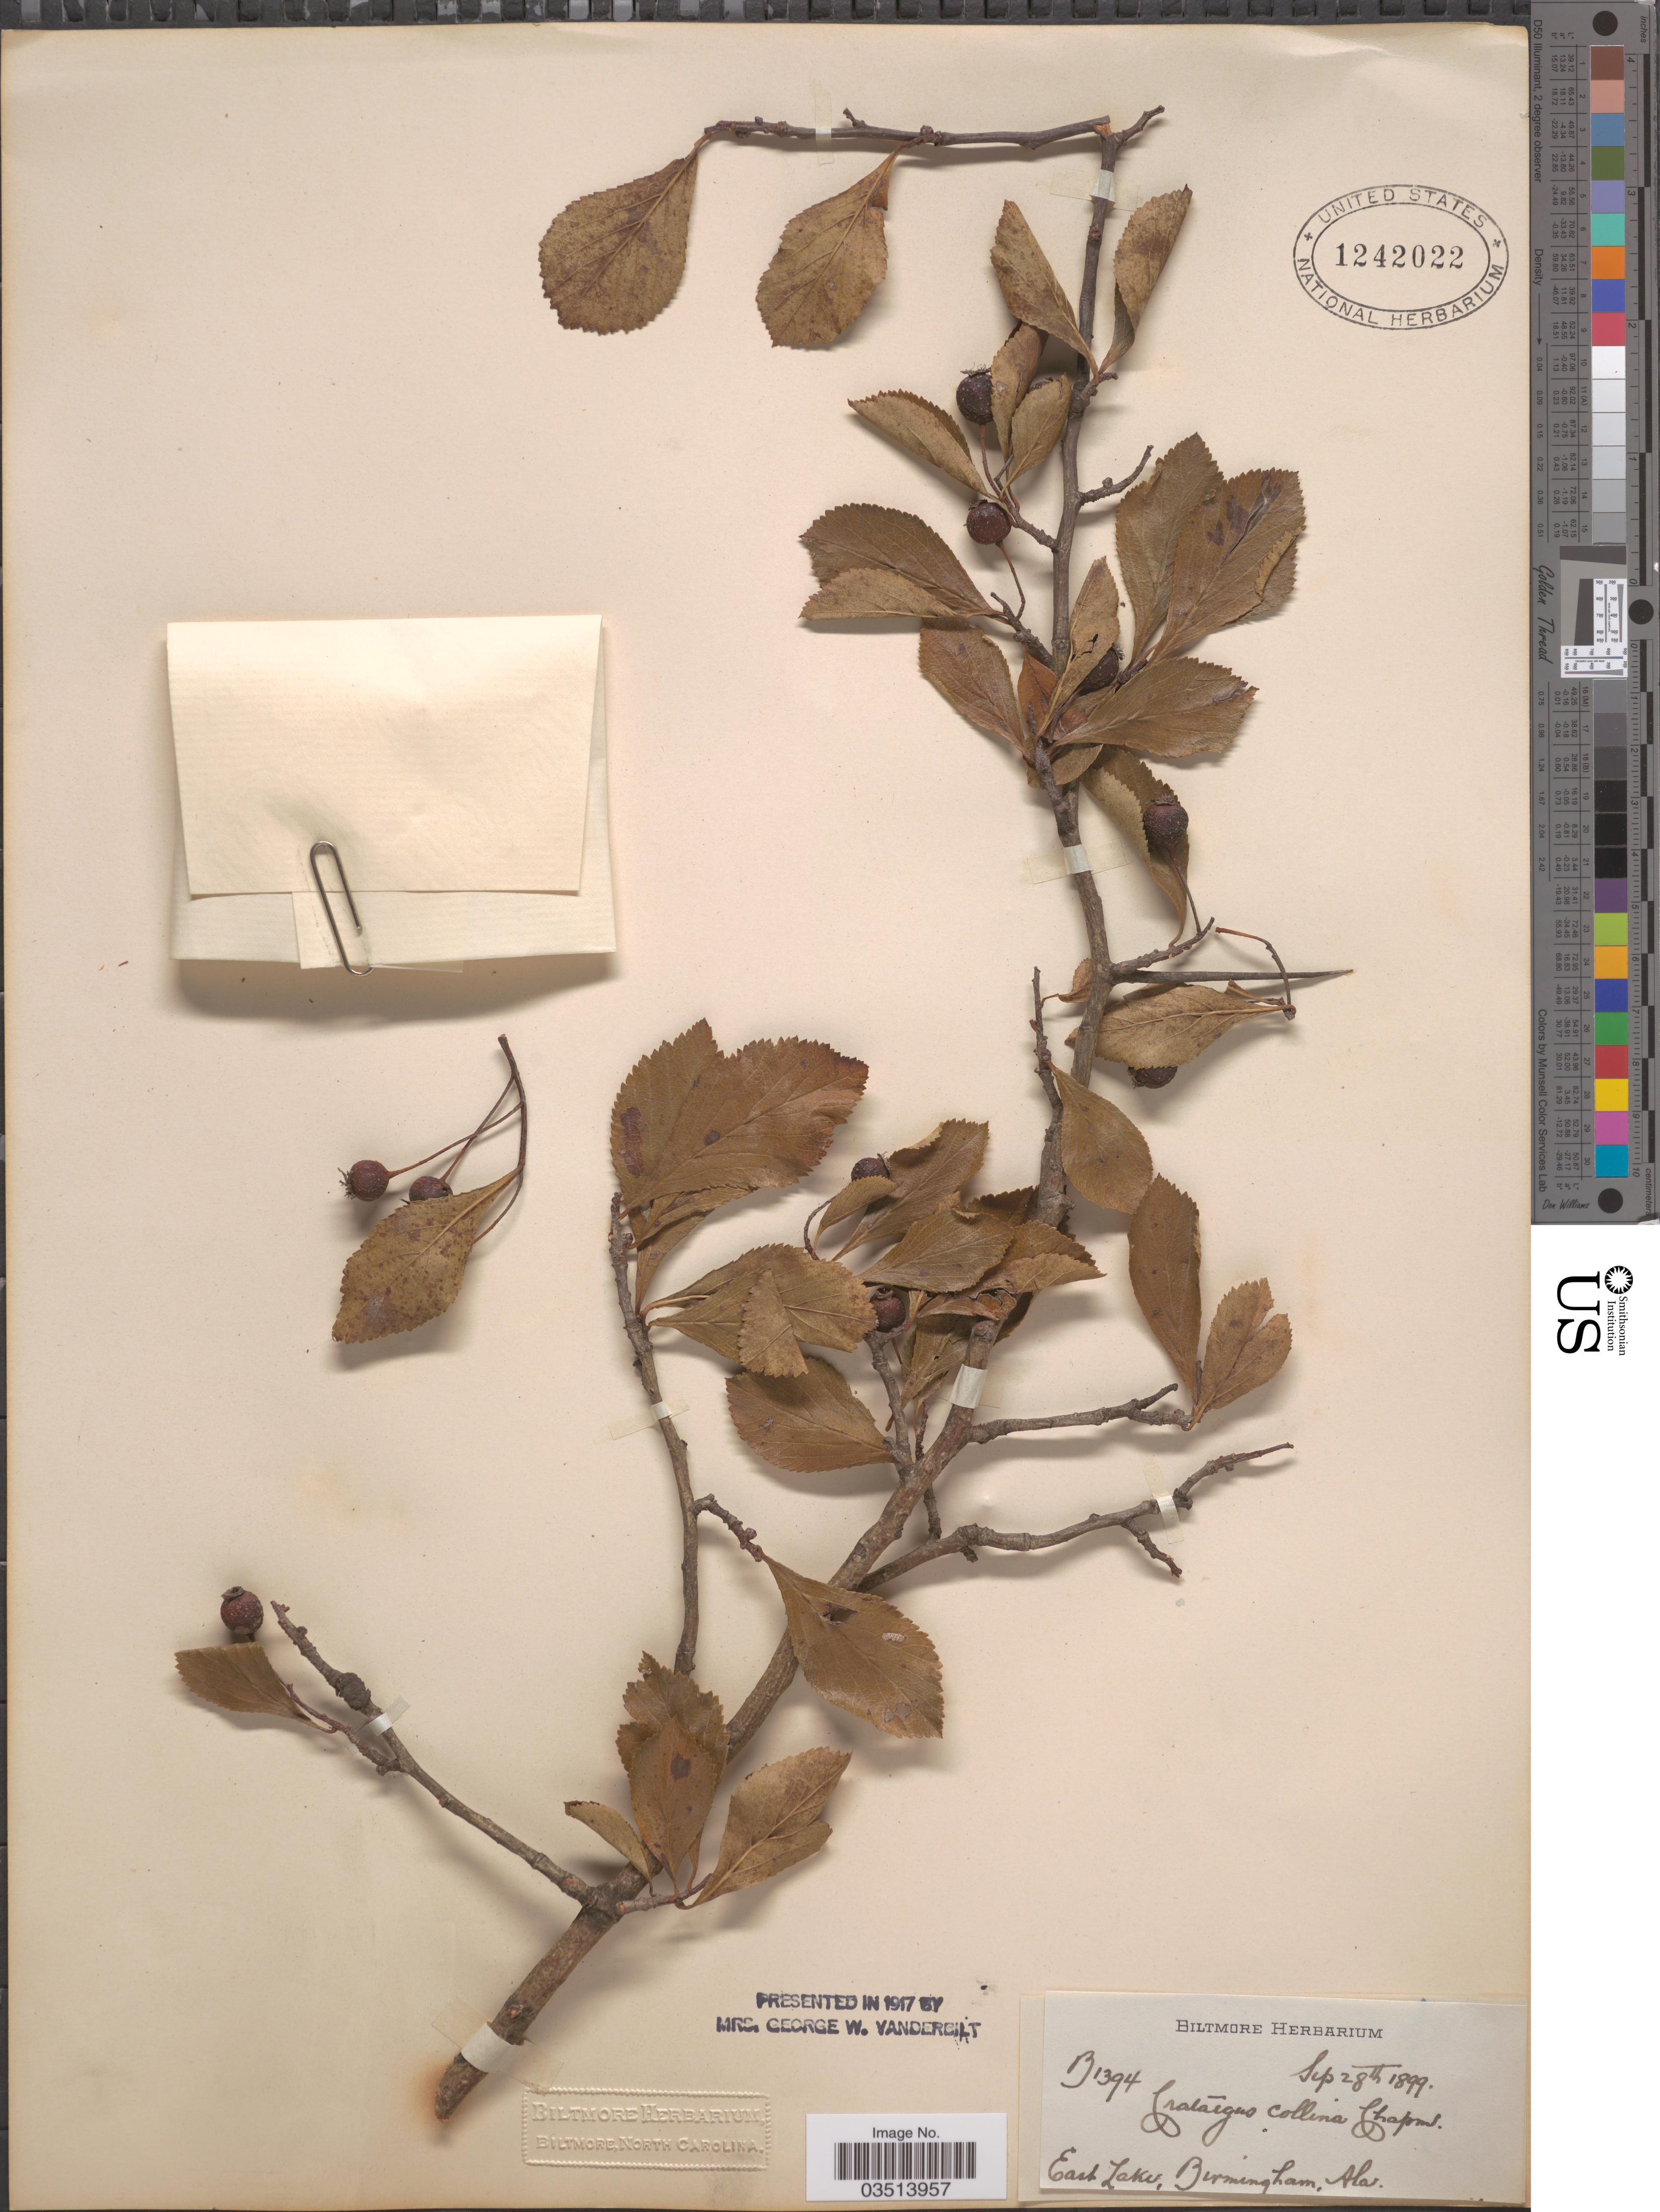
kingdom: Plantae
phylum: Tracheophyta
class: Magnoliopsida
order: Rosales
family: Rosaceae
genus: Crataegus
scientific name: Crataegus collina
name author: Chapm.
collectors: ex herb. Biltmore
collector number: B1394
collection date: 1899-09-28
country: United States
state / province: Alabama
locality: East Lake, Birmingham.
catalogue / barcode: US 1242022